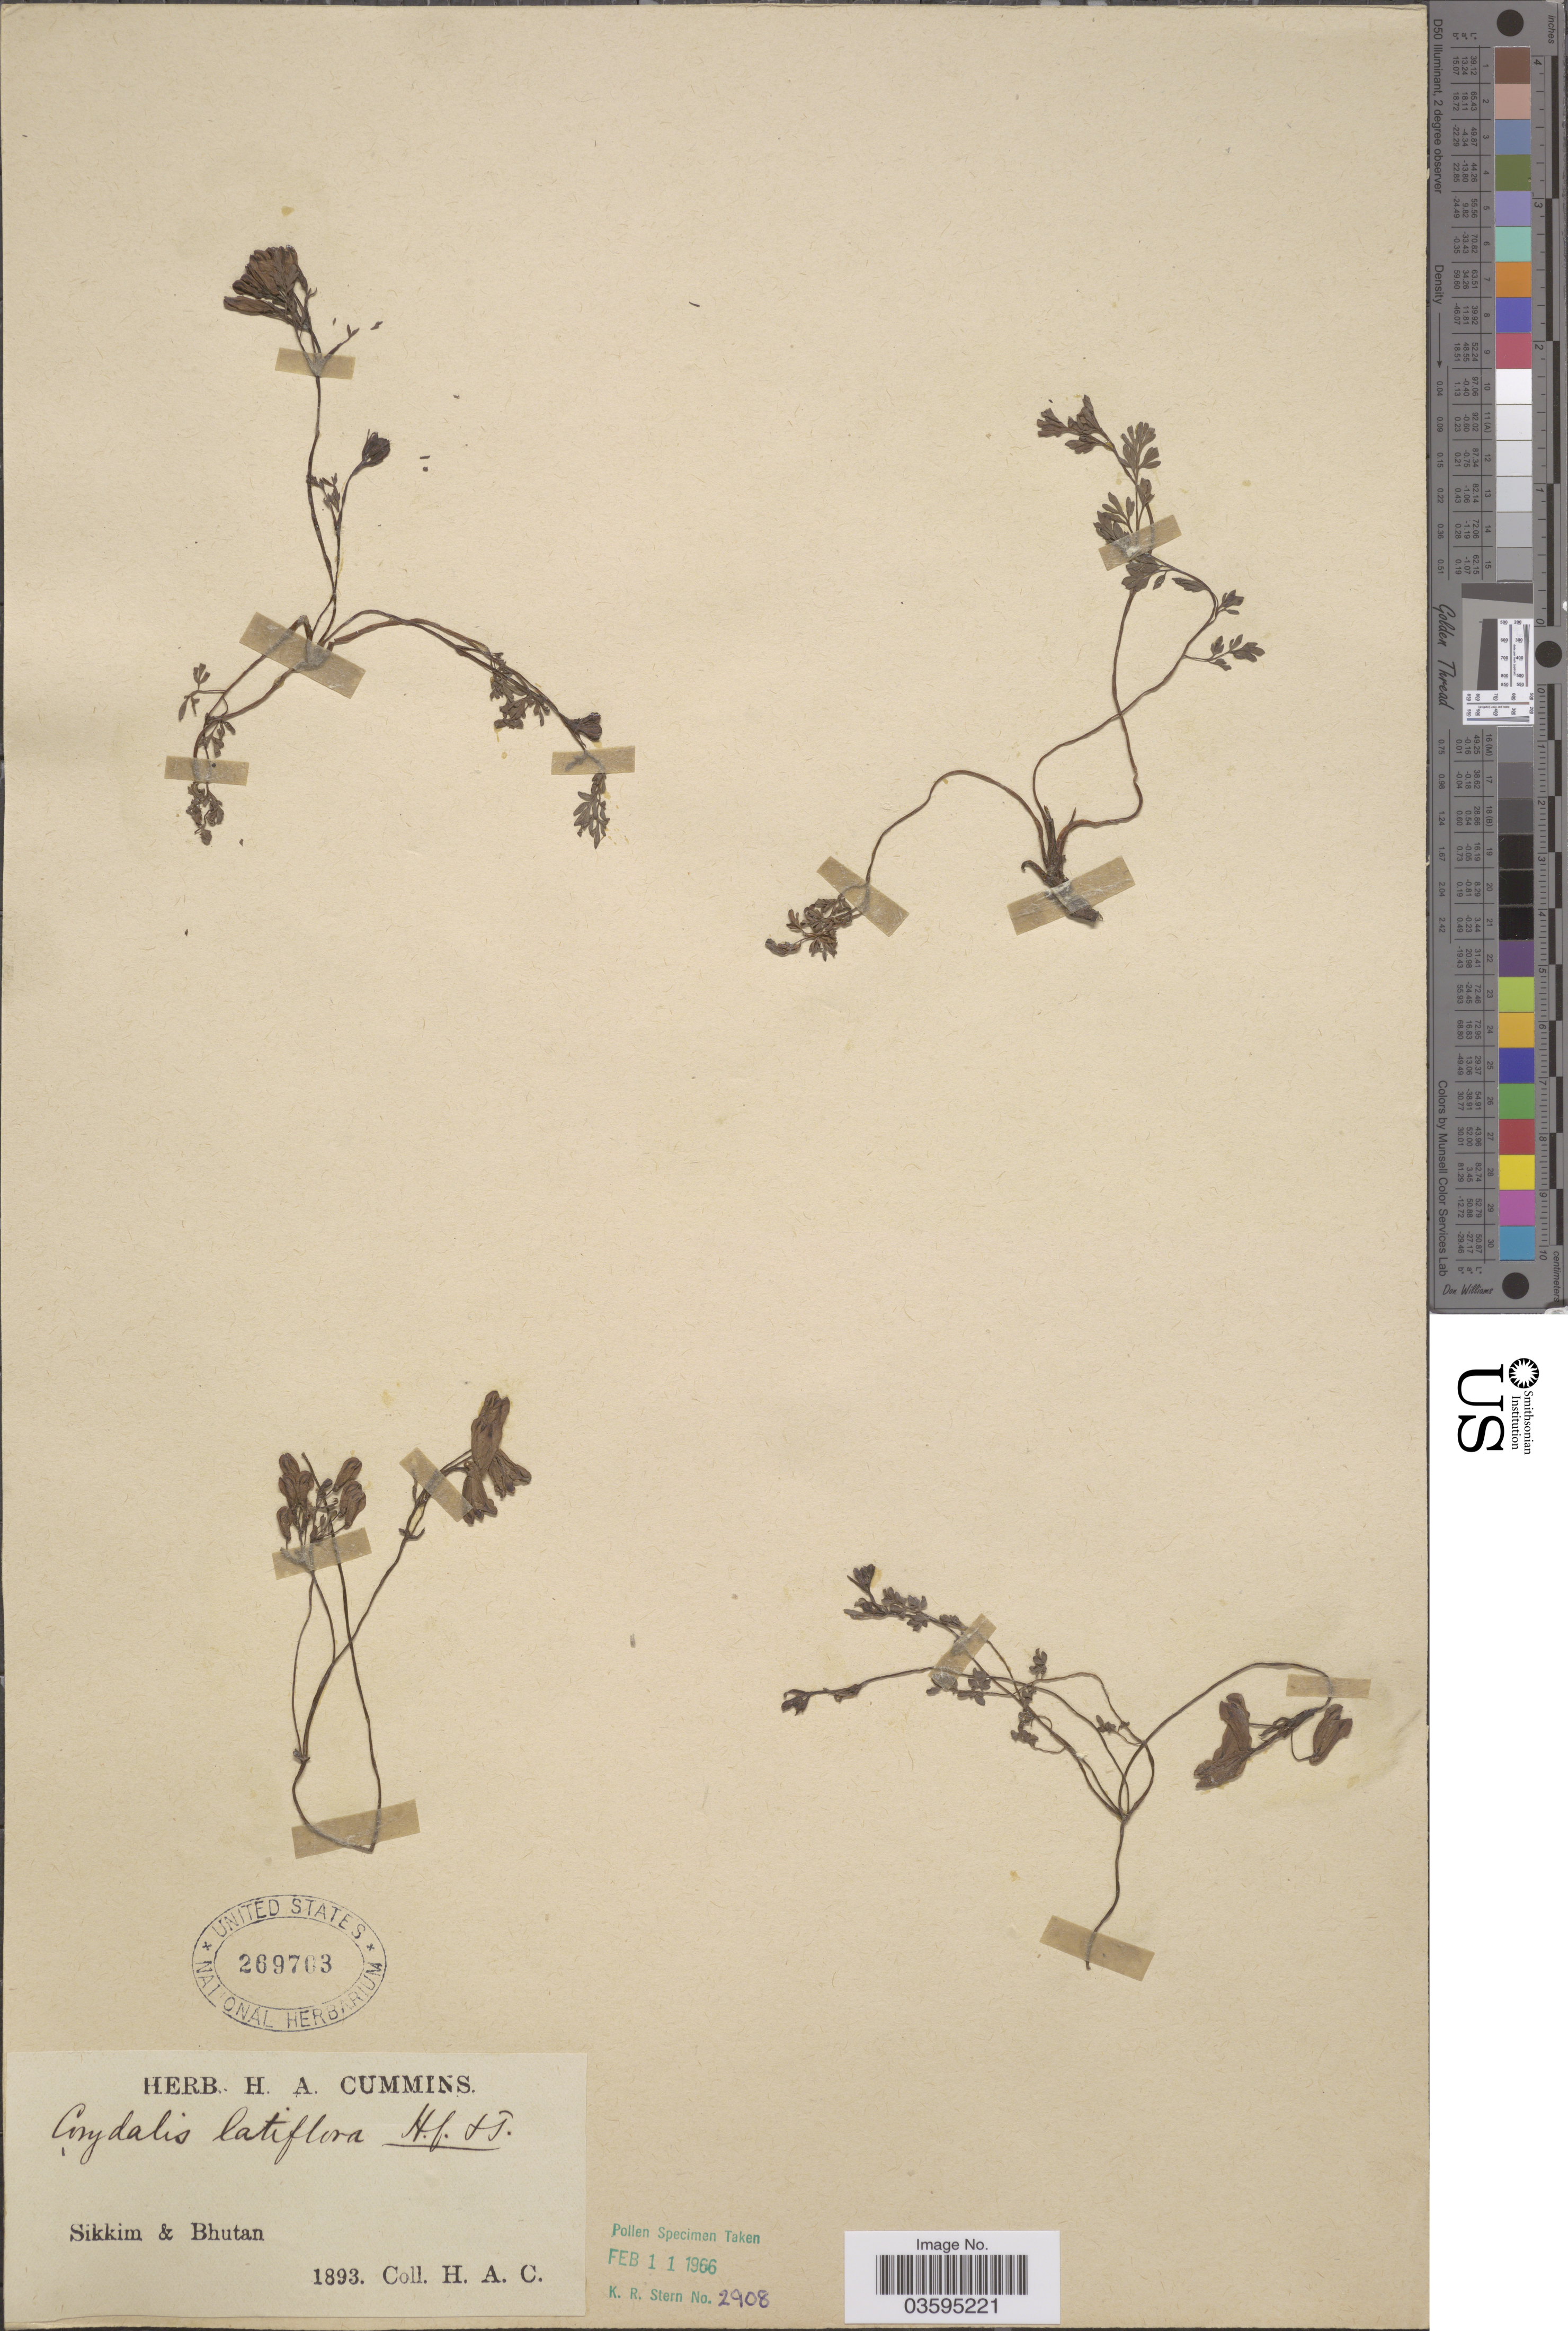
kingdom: Plantae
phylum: Tracheophyta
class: Magnoliopsida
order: Ranunculales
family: Papaveraceae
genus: Corydalis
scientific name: Corydalis latiflora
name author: Hook. f. & Thomson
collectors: H. A. Cummins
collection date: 1893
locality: Sikkim & Bhutan.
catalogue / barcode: US 269703